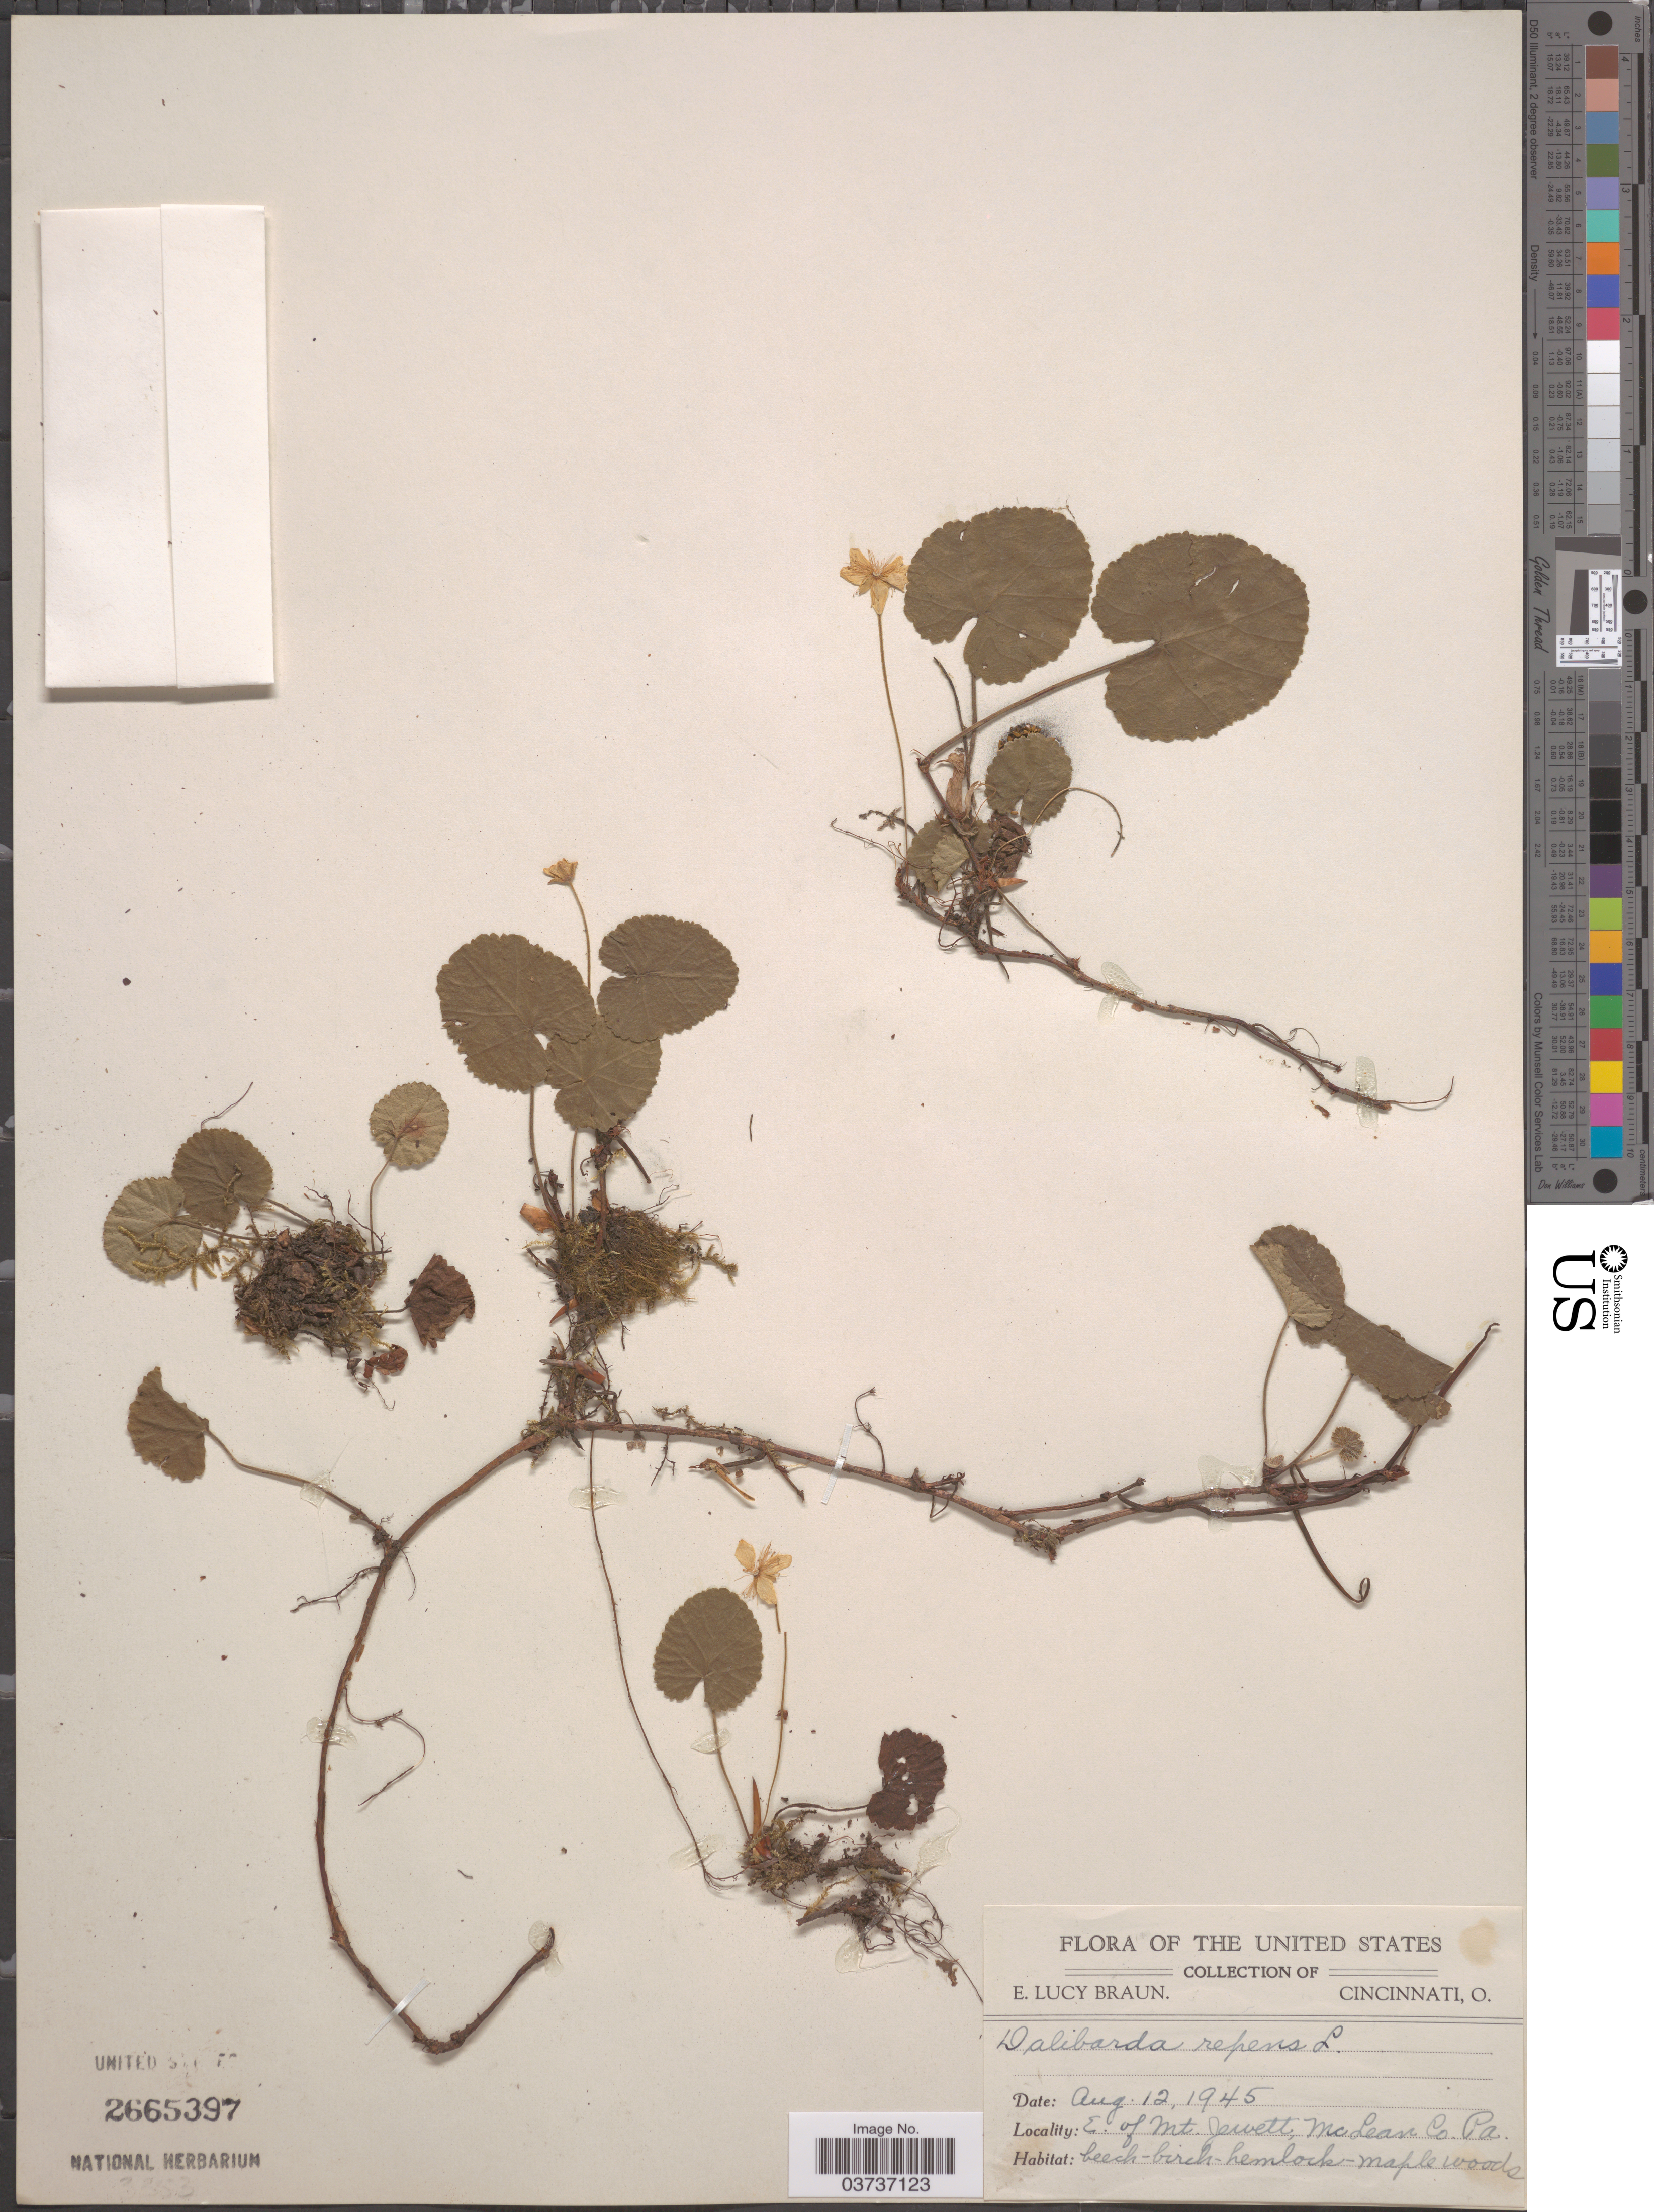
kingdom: Plantae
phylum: Tracheophyta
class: Magnoliopsida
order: Rosales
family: Rosaceae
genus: Dalibarda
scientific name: Dalibarda repens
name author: L.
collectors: E. L. Braun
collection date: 1945-08-12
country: United States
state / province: Pennsylvania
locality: E. of Mt. Jewett, Mc Lean Co.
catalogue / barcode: US 2665397